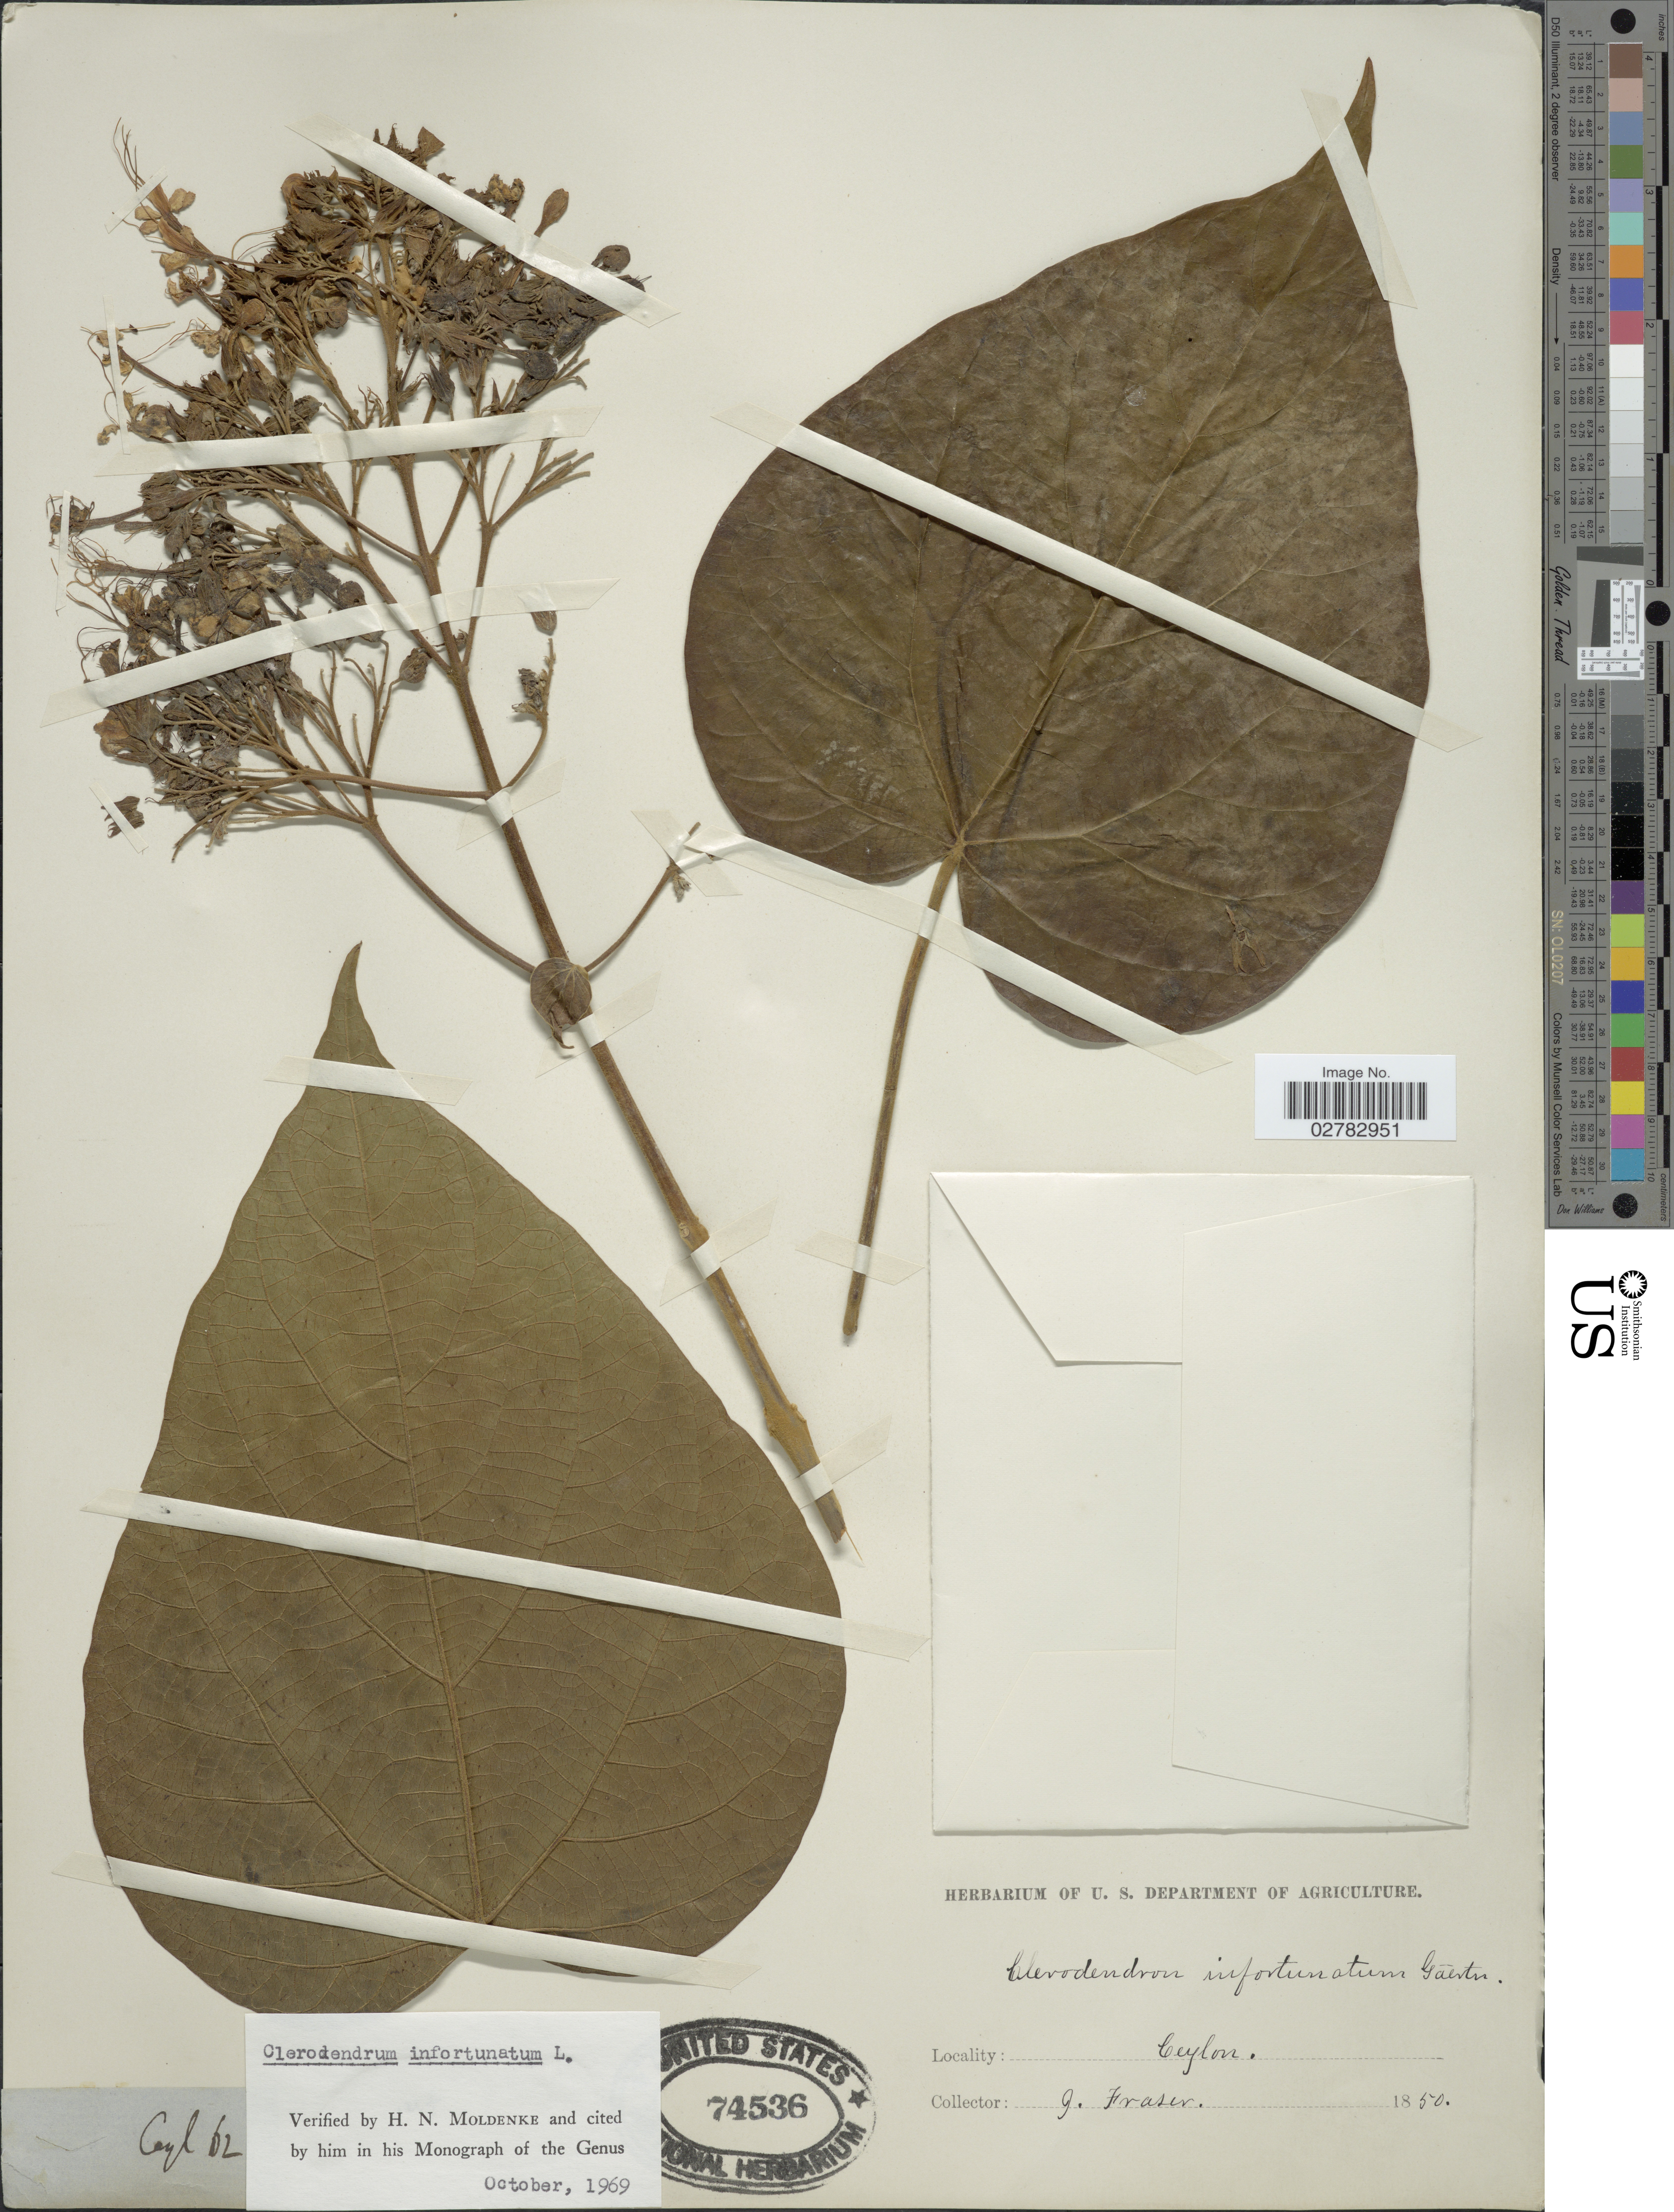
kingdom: Plantae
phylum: Tracheophyta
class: Magnoliopsida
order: Lamiales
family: Lamiaceae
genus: Clerodendrum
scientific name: Clerodendrum infortunatum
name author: L.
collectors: G. Fraser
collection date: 1850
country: Sri Lanka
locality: Ceylon.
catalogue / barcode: US 74536